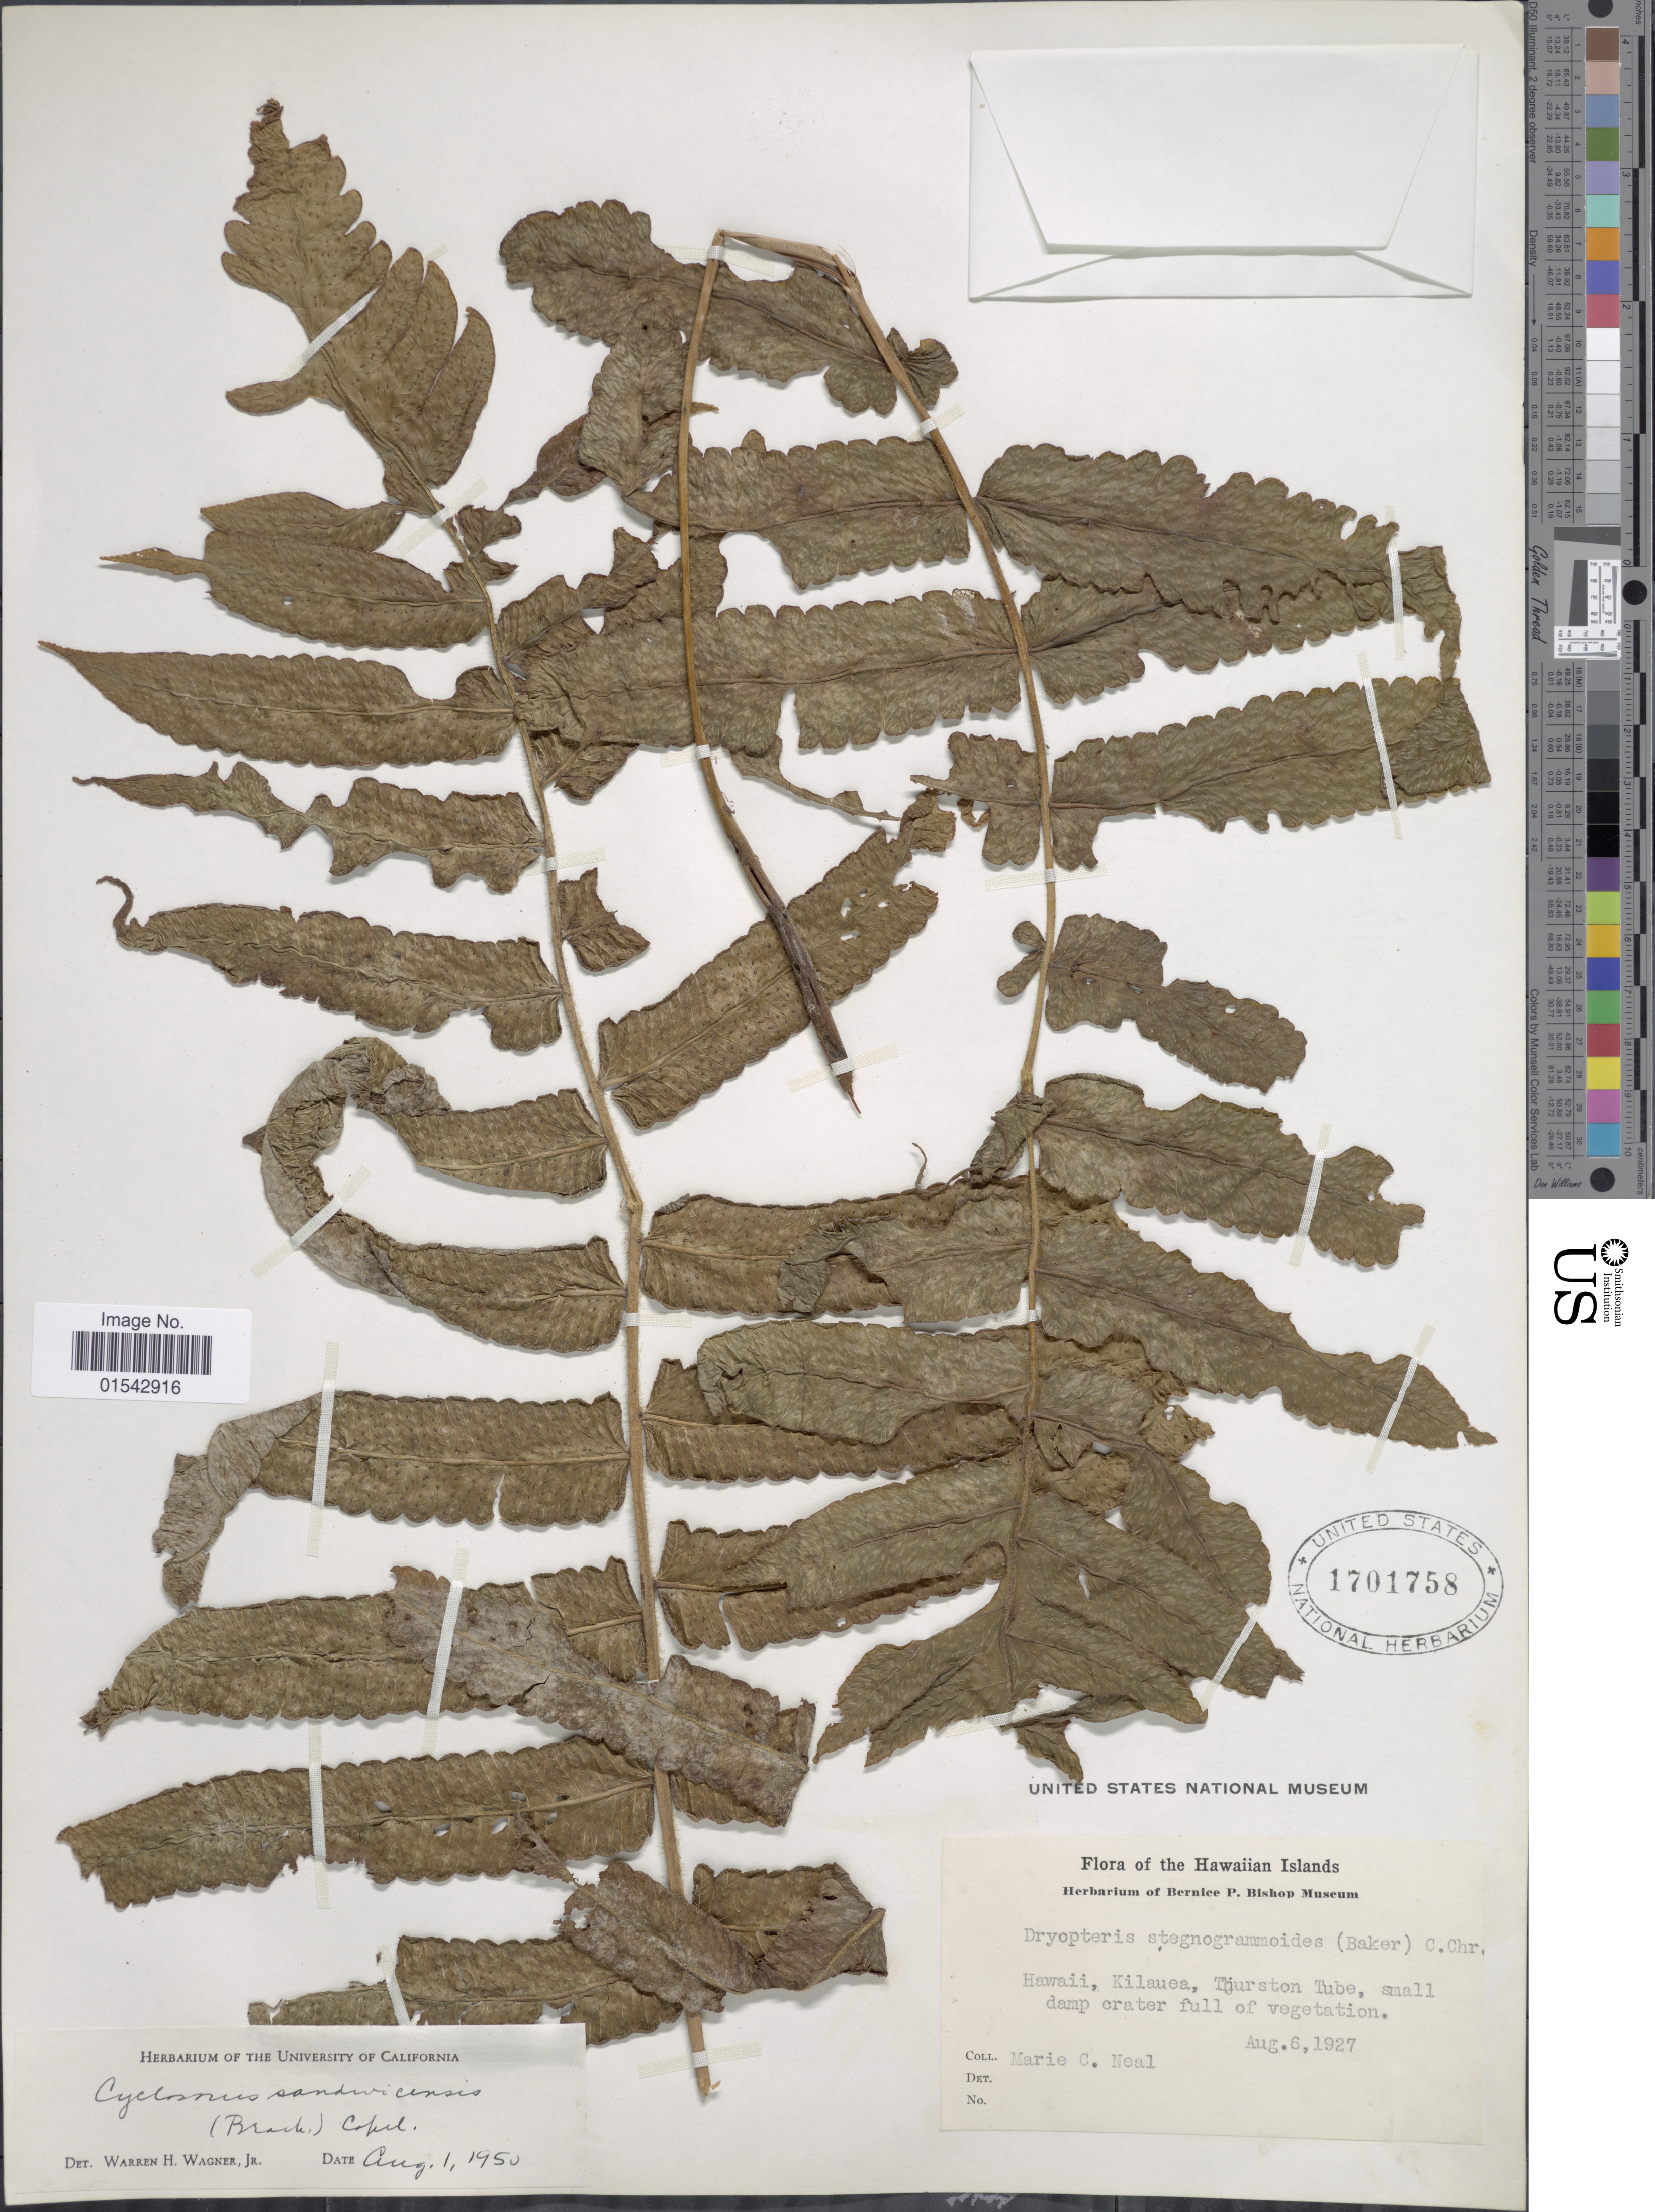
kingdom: Plantae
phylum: Tracheophyta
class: Polypodiopsida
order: Polypodiales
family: Thelypteridaceae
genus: Cyclosorus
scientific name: Cyclosorus sandwicensis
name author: Copel.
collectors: M. Neal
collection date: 1927-08-06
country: United States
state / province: Hawaii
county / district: Hawaii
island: Hawaii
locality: Kilauea, Thurston Tube, small damp crater full of vegetation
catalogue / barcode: US 1701758